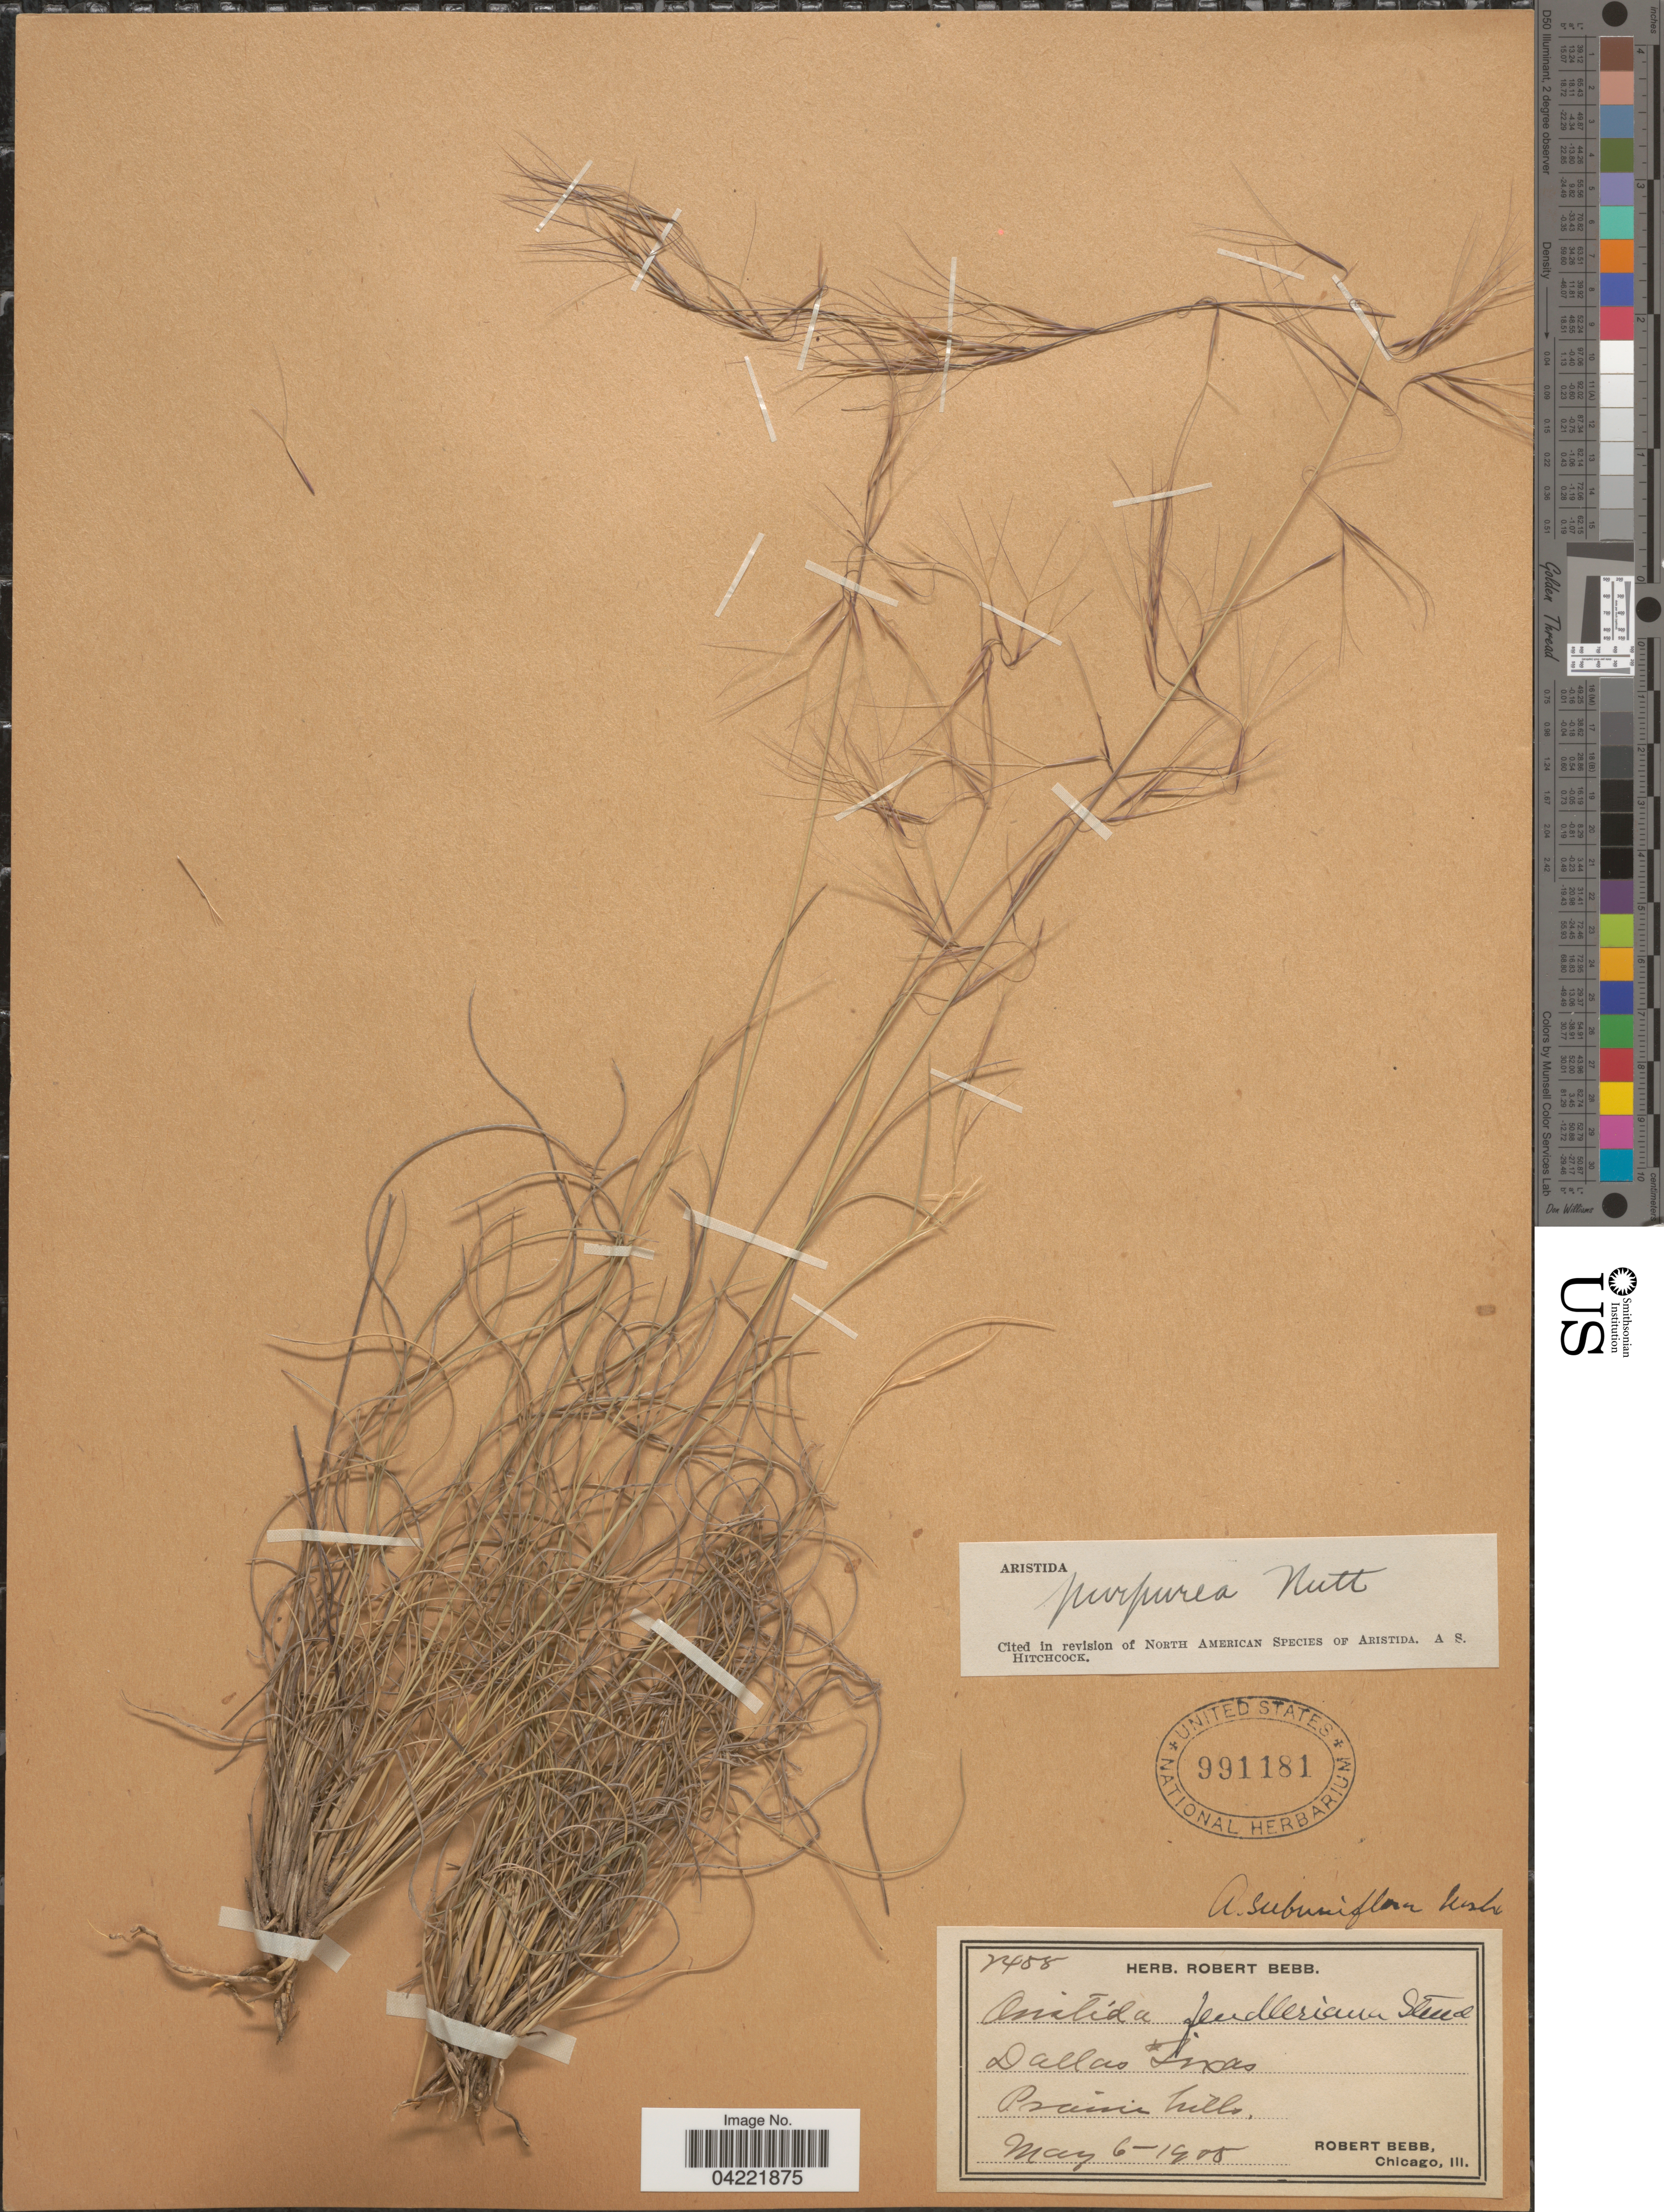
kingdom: Plantae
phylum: Tracheophyta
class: Liliopsida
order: Poales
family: Poaceae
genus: Aristida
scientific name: Aristida purpurea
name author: Nutt.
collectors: R. Bebb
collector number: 2488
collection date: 1905-05-06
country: United States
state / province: Texas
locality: Dallas.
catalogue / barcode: US 991181